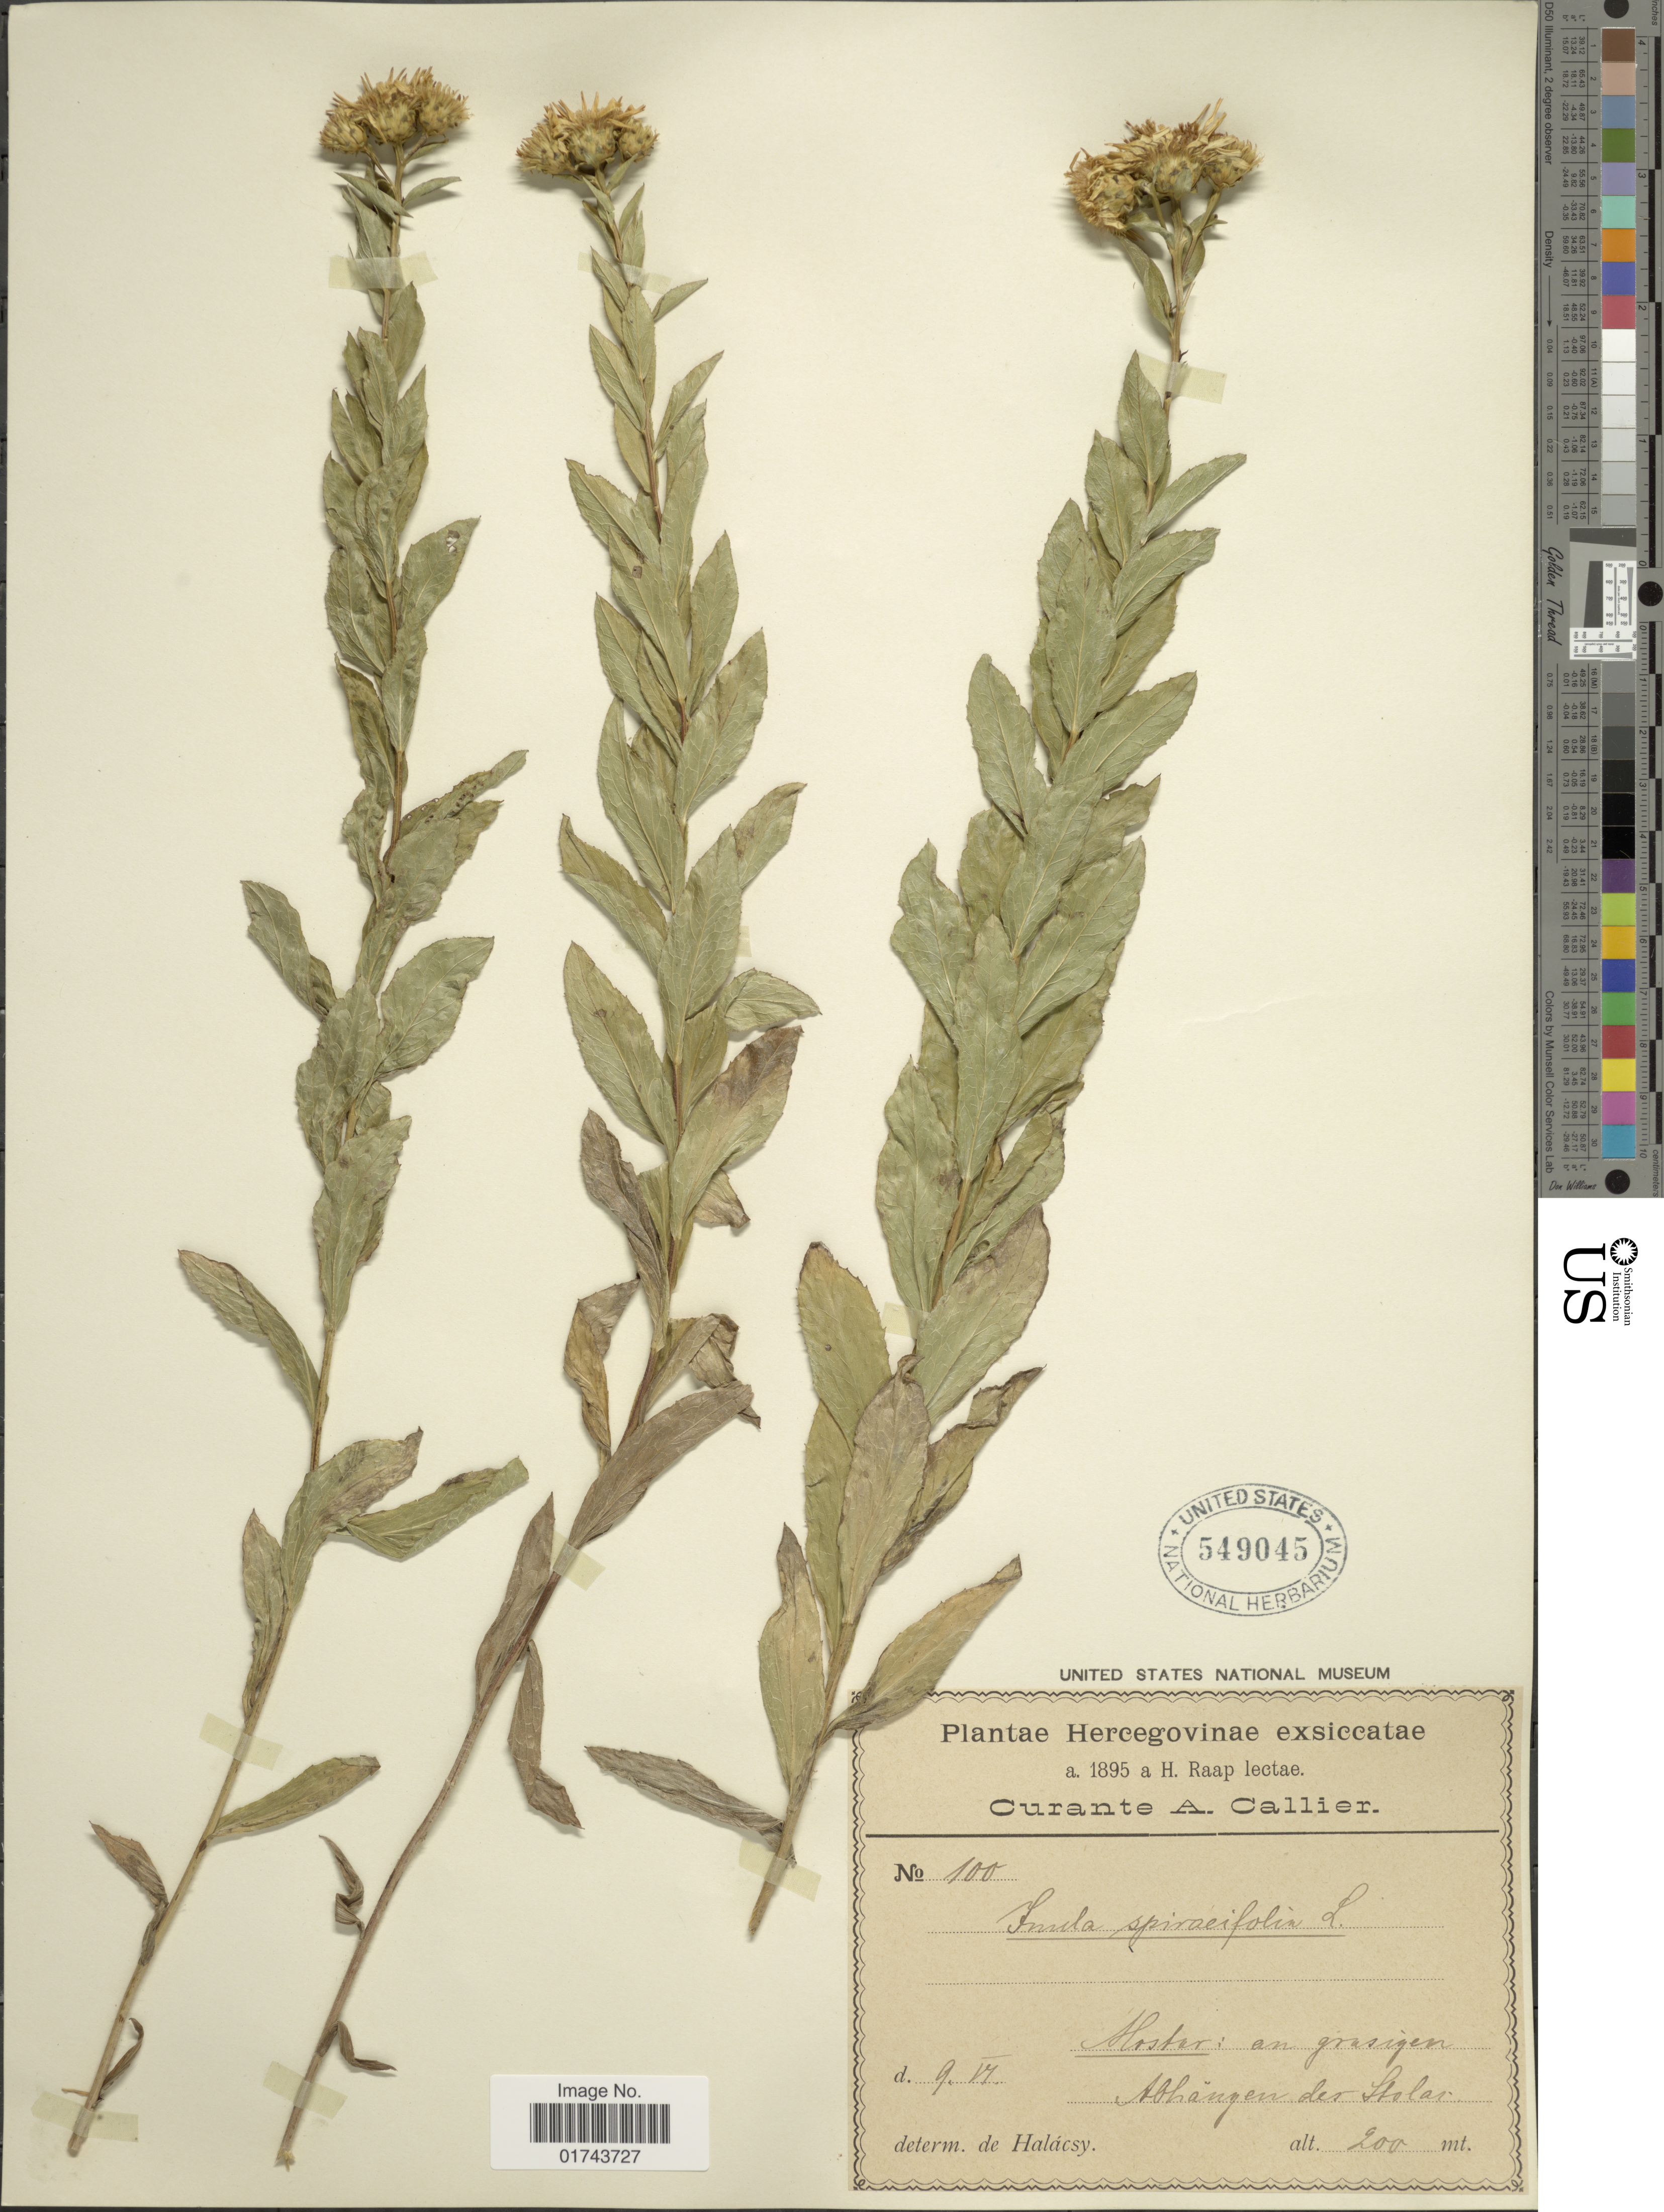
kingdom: Plantae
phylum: Tracheophyta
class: Magnoliopsida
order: Asterales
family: Asteraceae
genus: Inula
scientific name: Inula spiraeifolia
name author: L.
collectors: H. Raap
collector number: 100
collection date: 1895-06-09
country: Bosnia and Herzegovina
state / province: Federation of B&H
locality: Hercegovinae, Mostar: an grasigen Abhangen des Stolac [interpreted]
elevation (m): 200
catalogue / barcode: US 549045